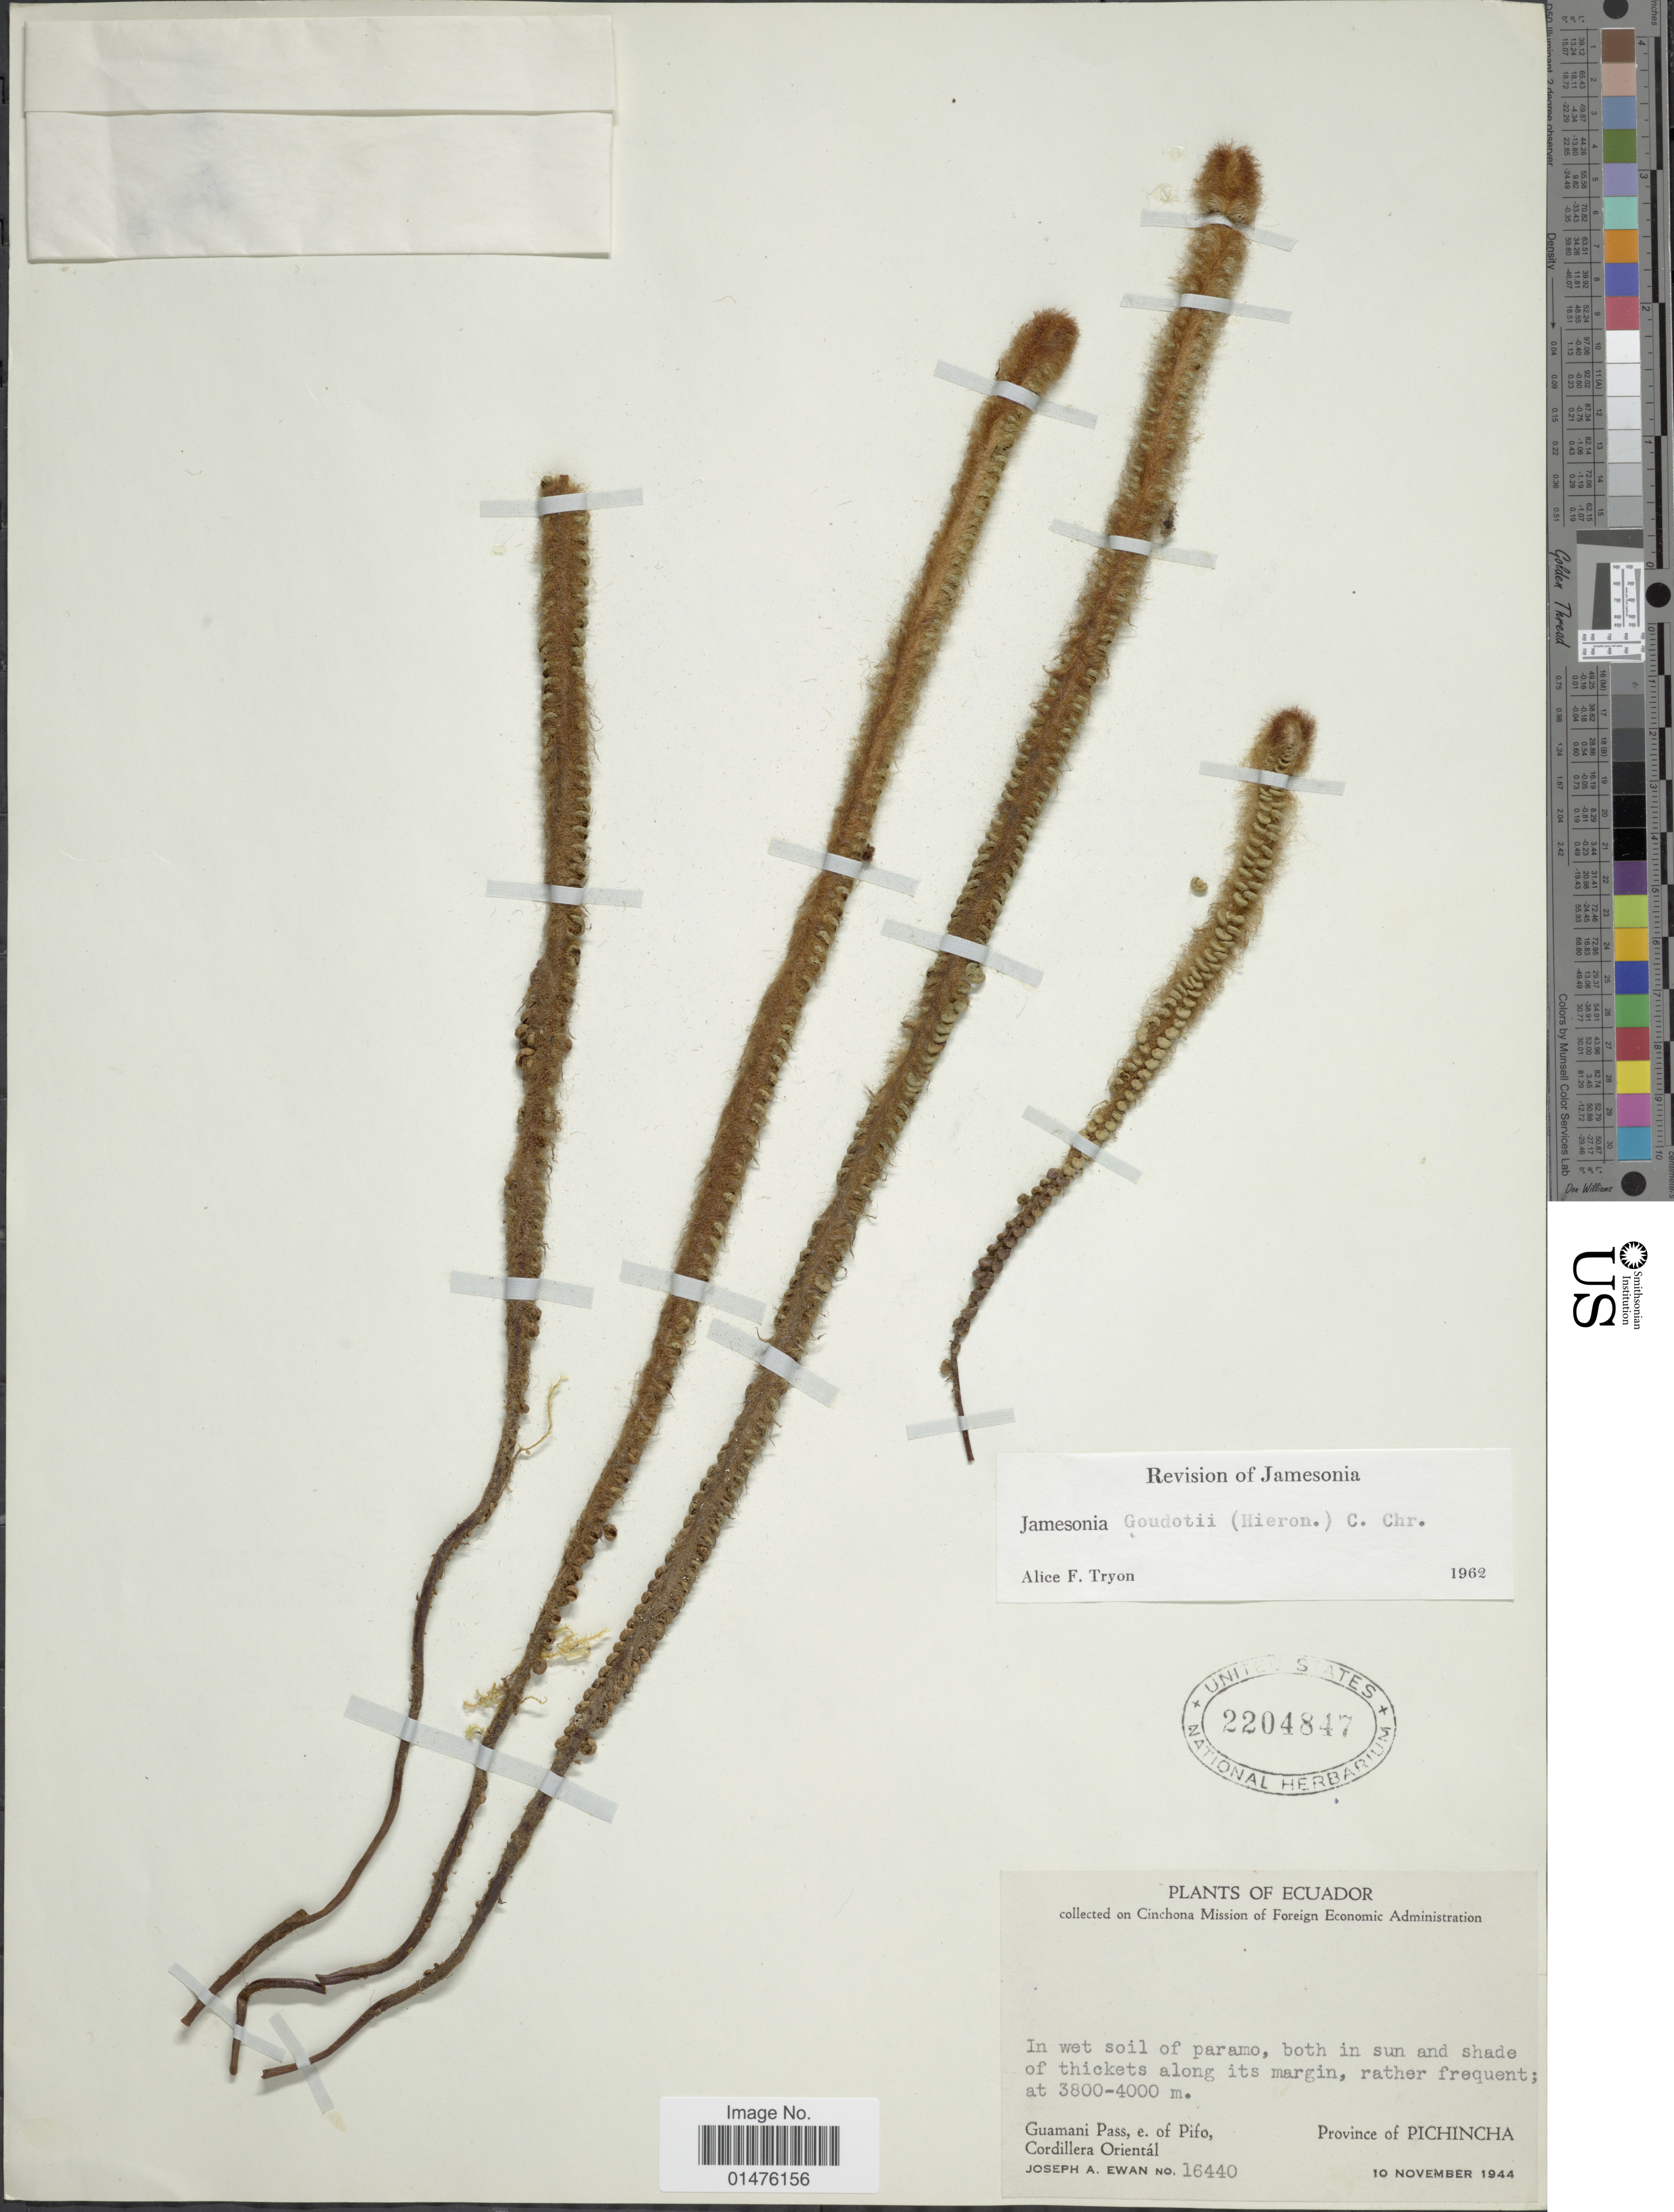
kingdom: Plantae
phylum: Tracheophyta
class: Polypodiopsida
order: Polypodiales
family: Pteridaceae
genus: Jamesonia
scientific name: Jamesonia goudotii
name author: (Hieron.) C. Chr.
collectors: J. A. Ewan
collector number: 16440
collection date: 1944-11-10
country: Ecuador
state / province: Pichincha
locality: Gumani Pass, e. of Pifo, Cordillera Orientál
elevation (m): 3800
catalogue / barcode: US 2204847